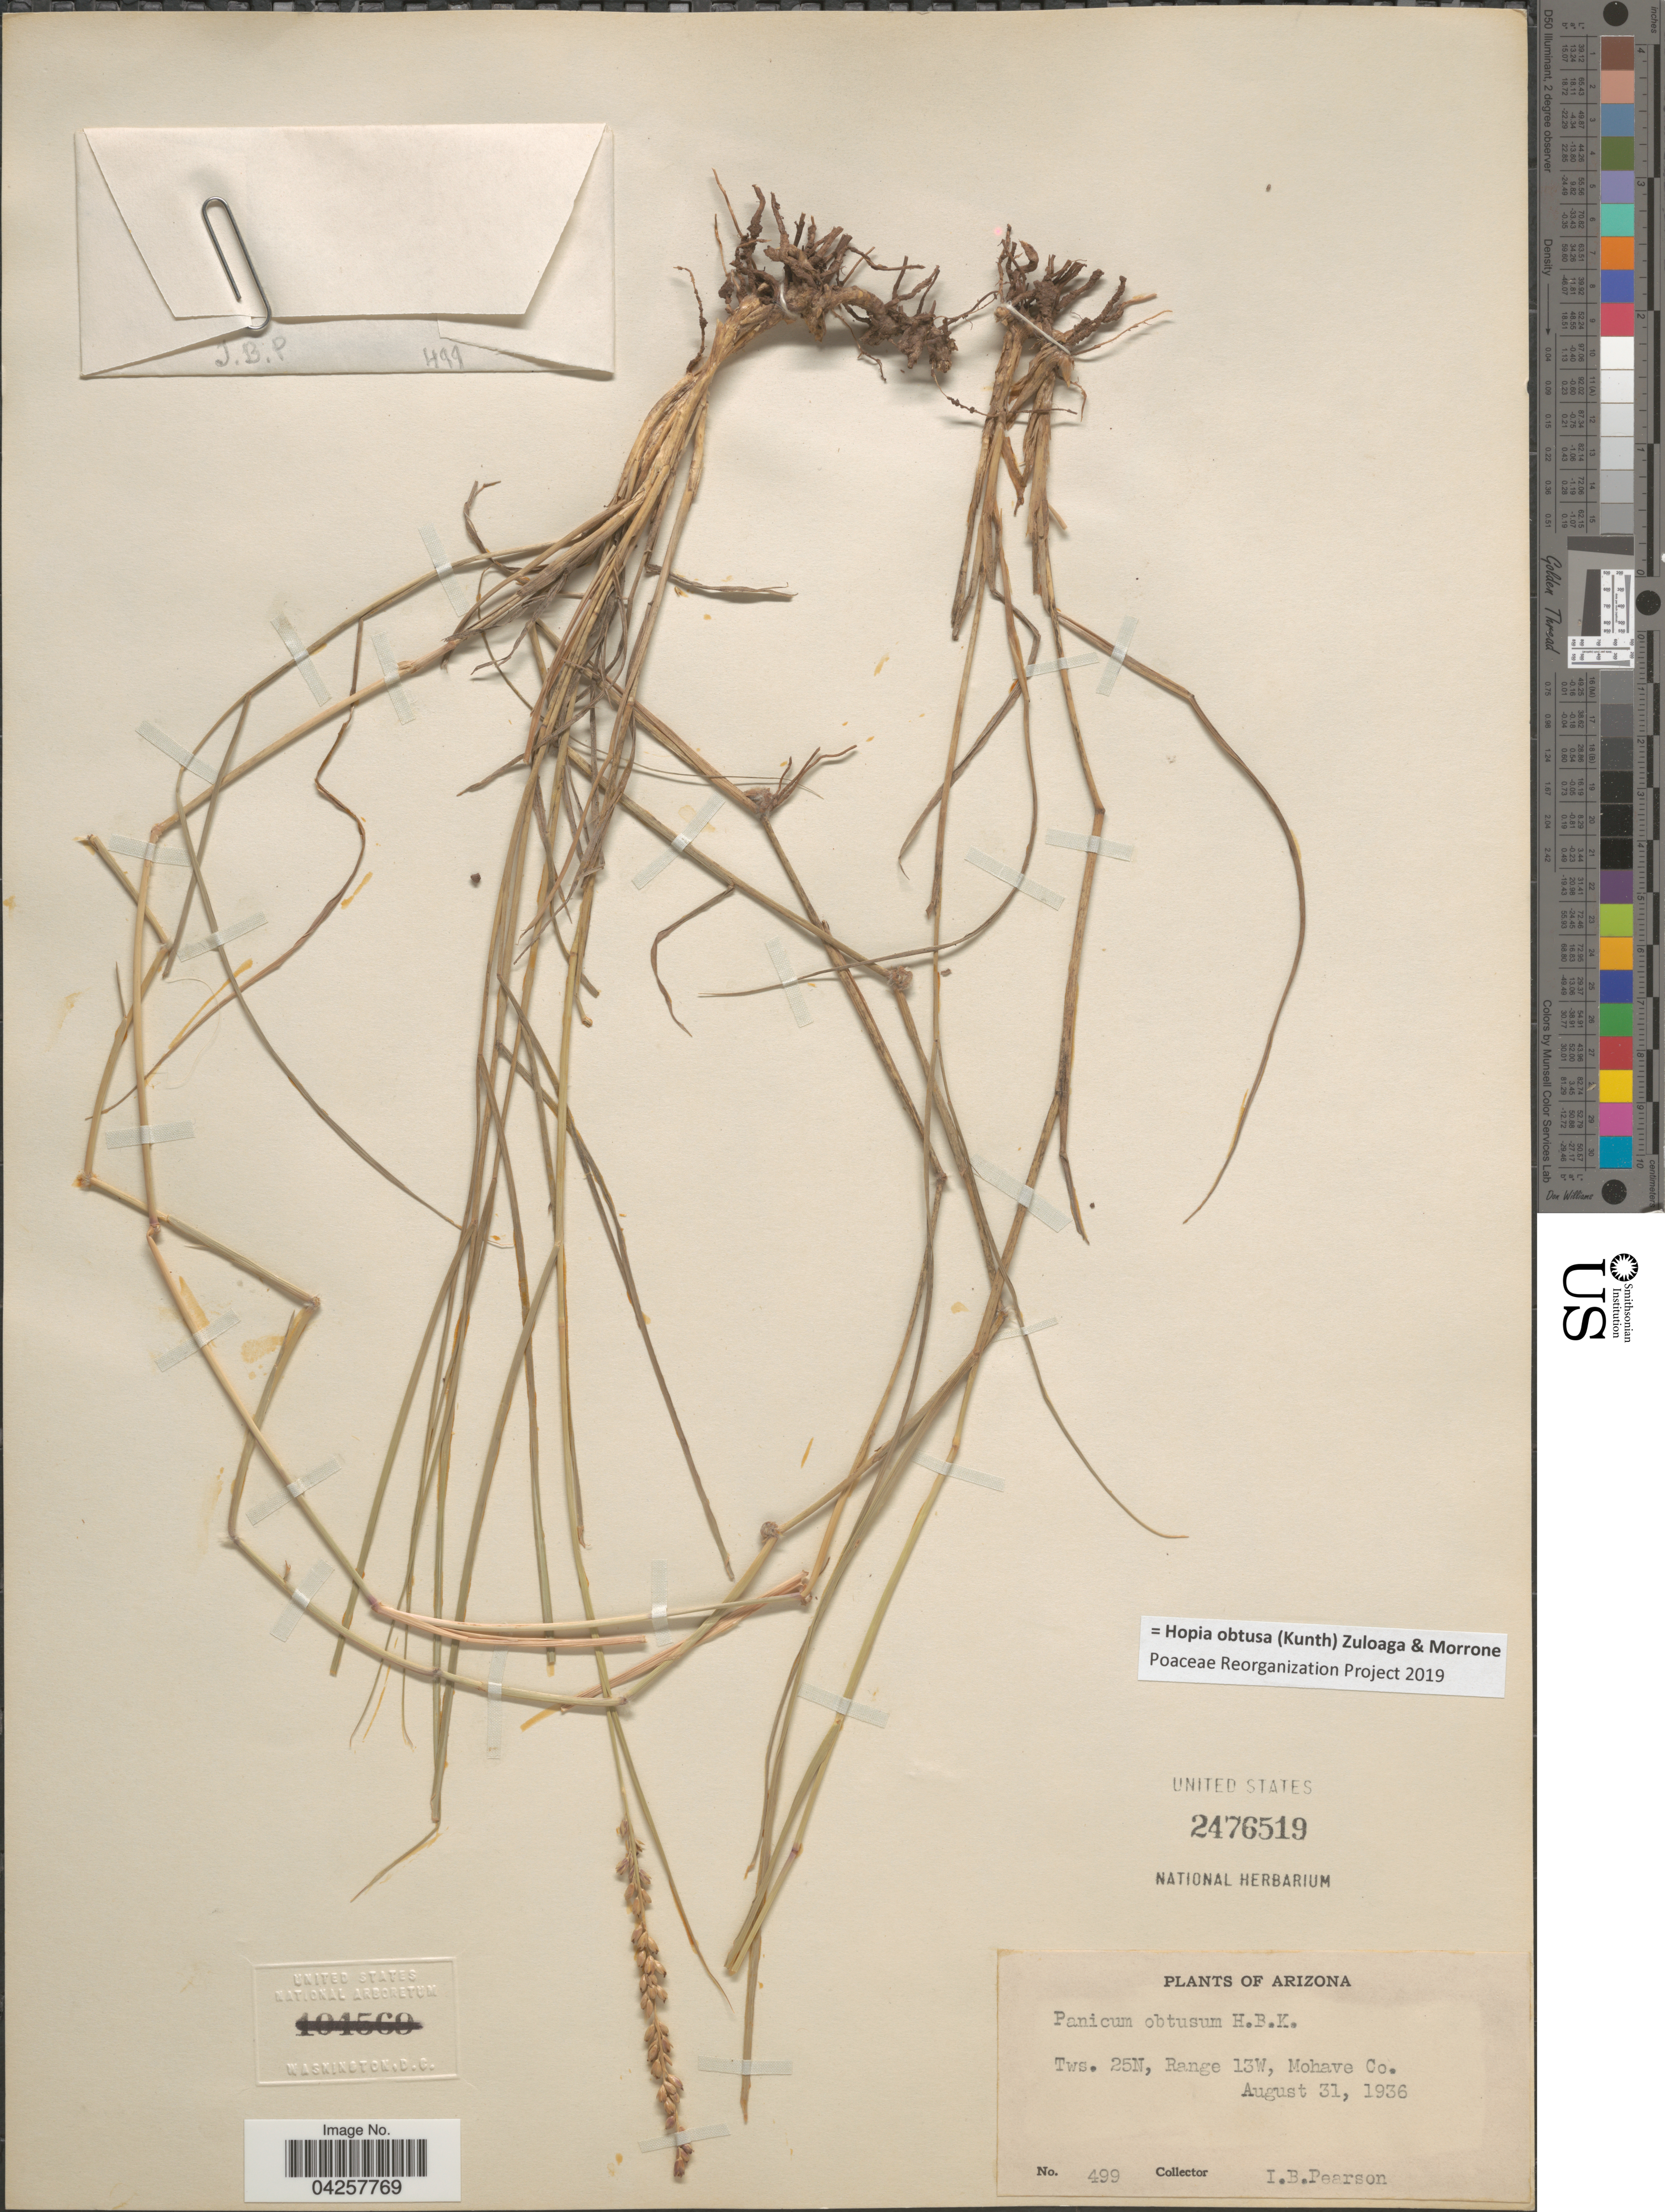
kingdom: Plantae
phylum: Tracheophyta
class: Liliopsida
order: Poales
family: Poaceae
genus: Hopia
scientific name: Hopia obtusa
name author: (Kunth) Zuloaga & Morrone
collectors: I. Pearson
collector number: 499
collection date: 1936-08-31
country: United States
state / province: Arizona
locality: Tws. 25N, Range 13W, Mohave Co.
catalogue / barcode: US 2476519